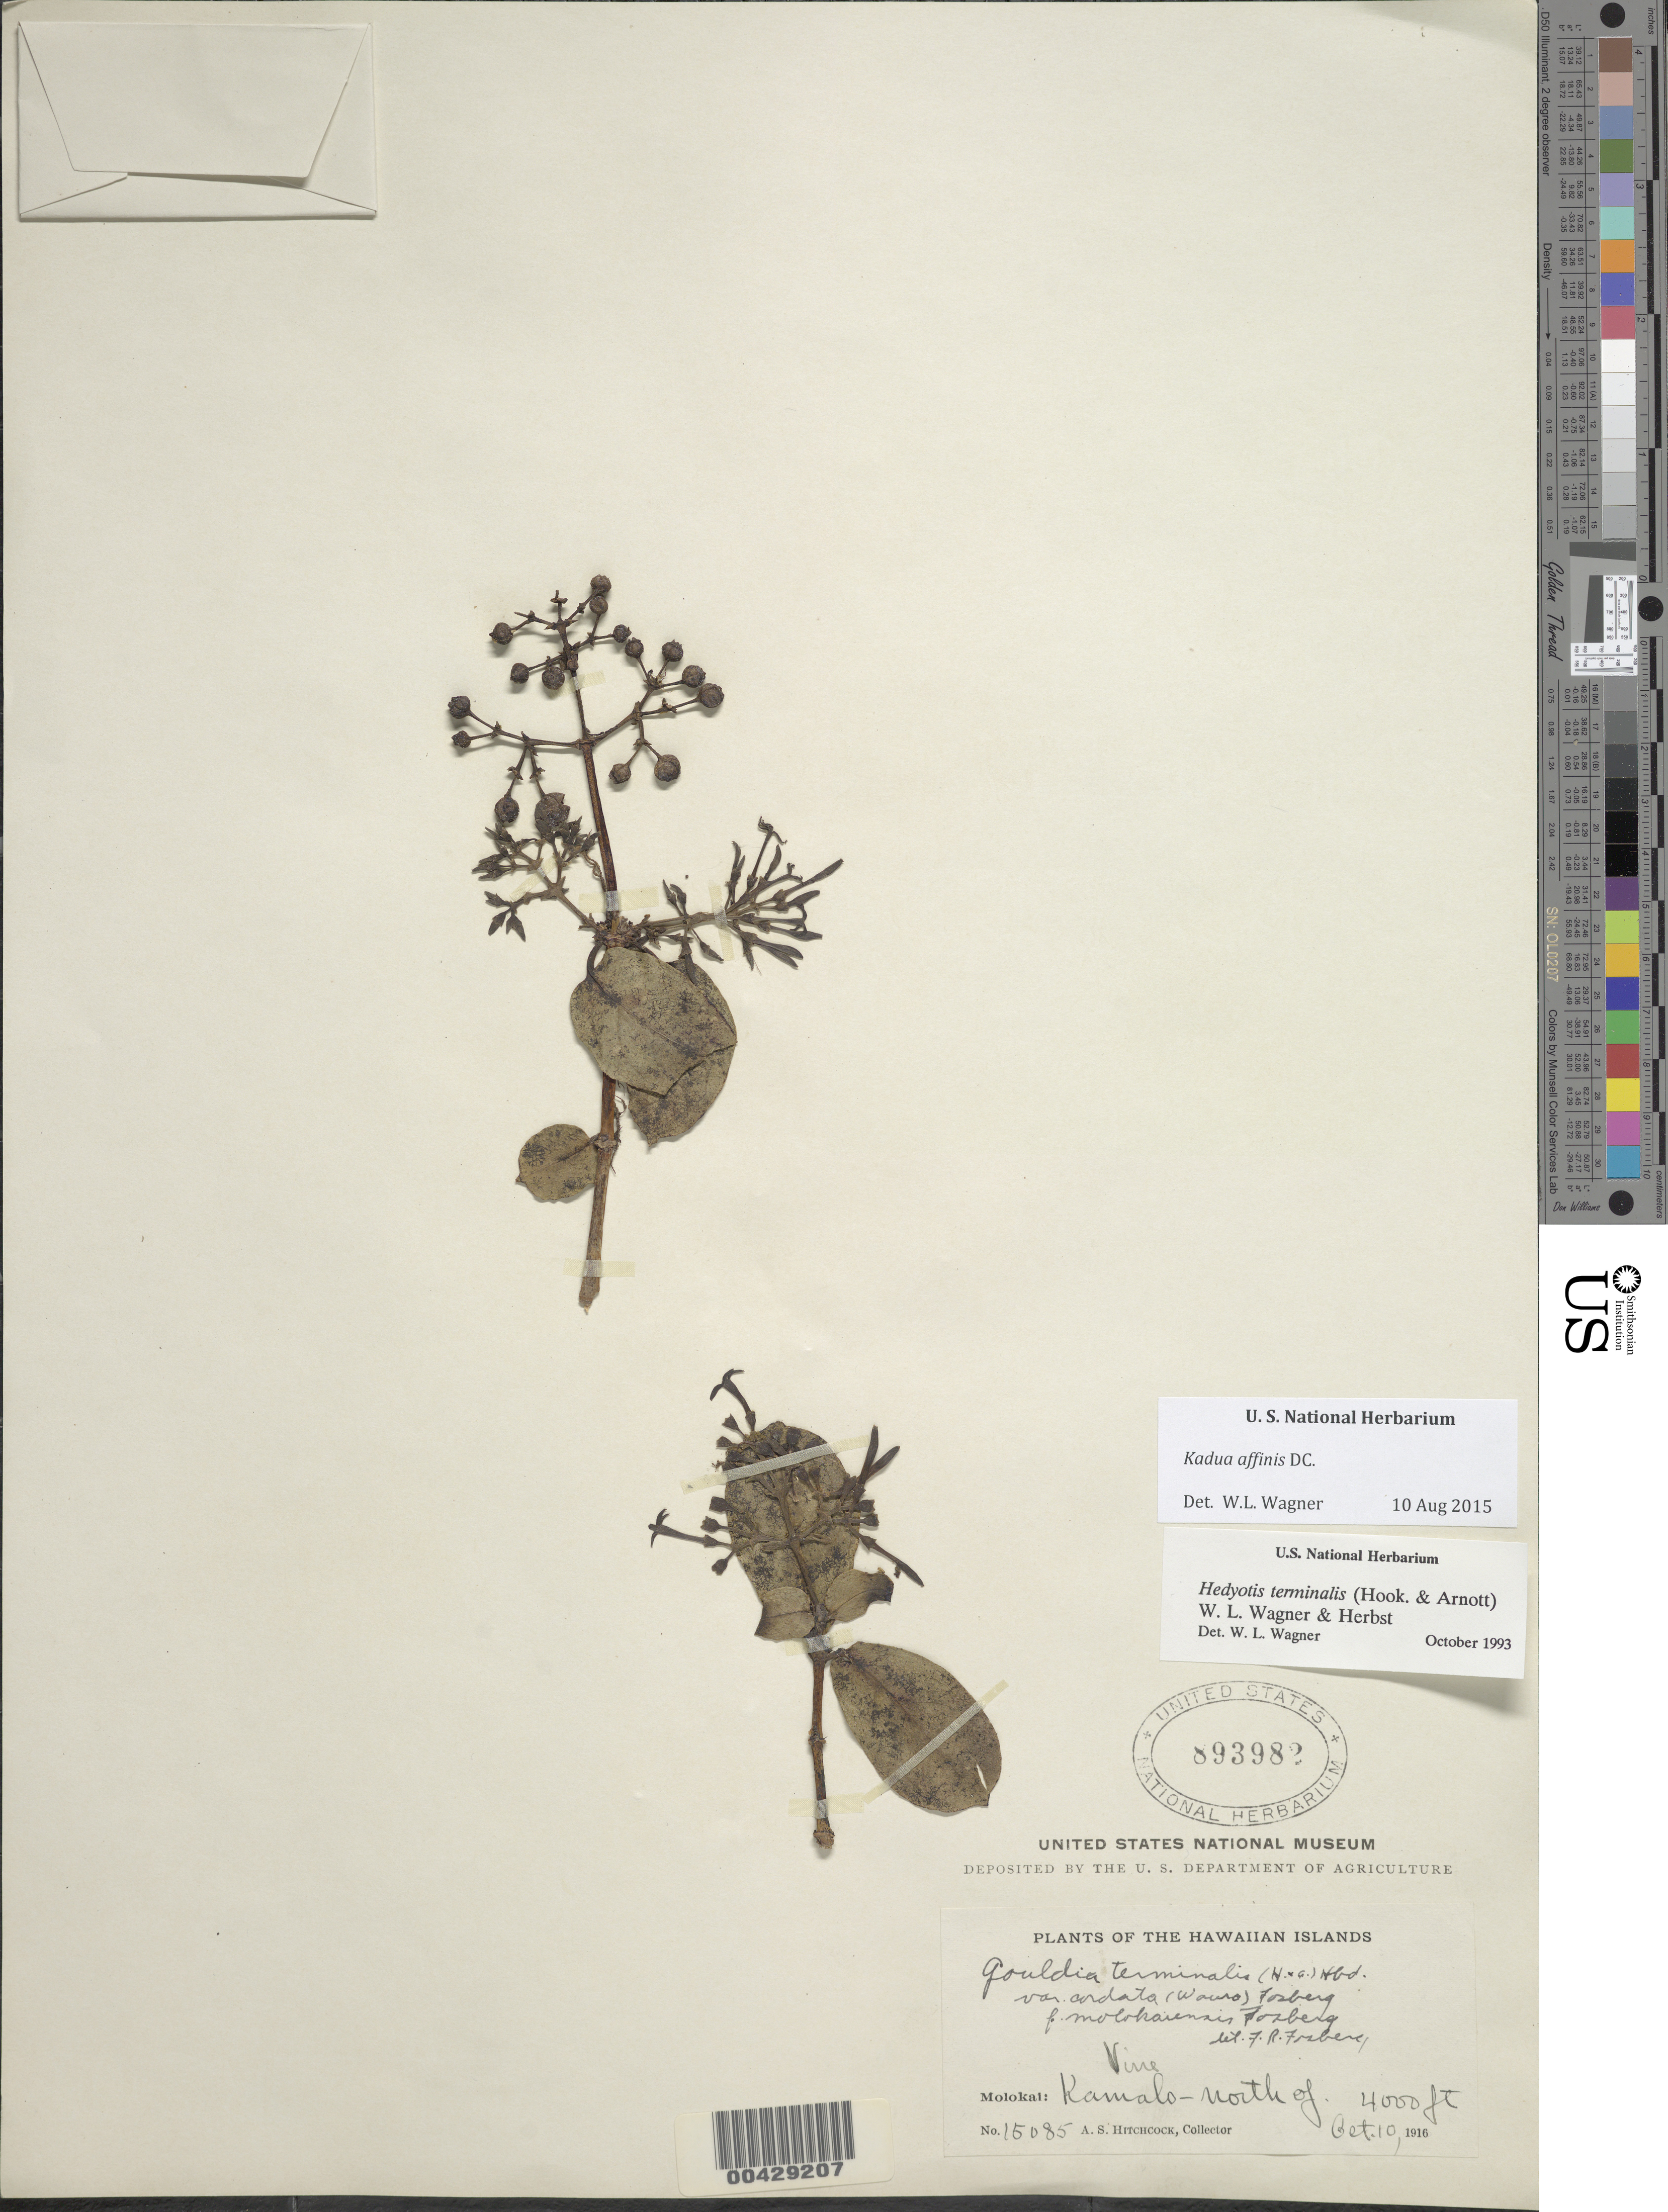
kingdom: Plantae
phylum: Tracheophyta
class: Magnoliopsida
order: Gentianales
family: Rubiaceae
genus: Kadua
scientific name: Kadua affinis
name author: DC.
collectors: A. S. Hitchcock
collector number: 15085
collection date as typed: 10 Oct 1916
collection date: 1916-10-10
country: United States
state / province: Hawaii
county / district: Maui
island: Moloka'i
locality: N of Kamalo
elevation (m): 1219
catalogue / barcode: US 893982